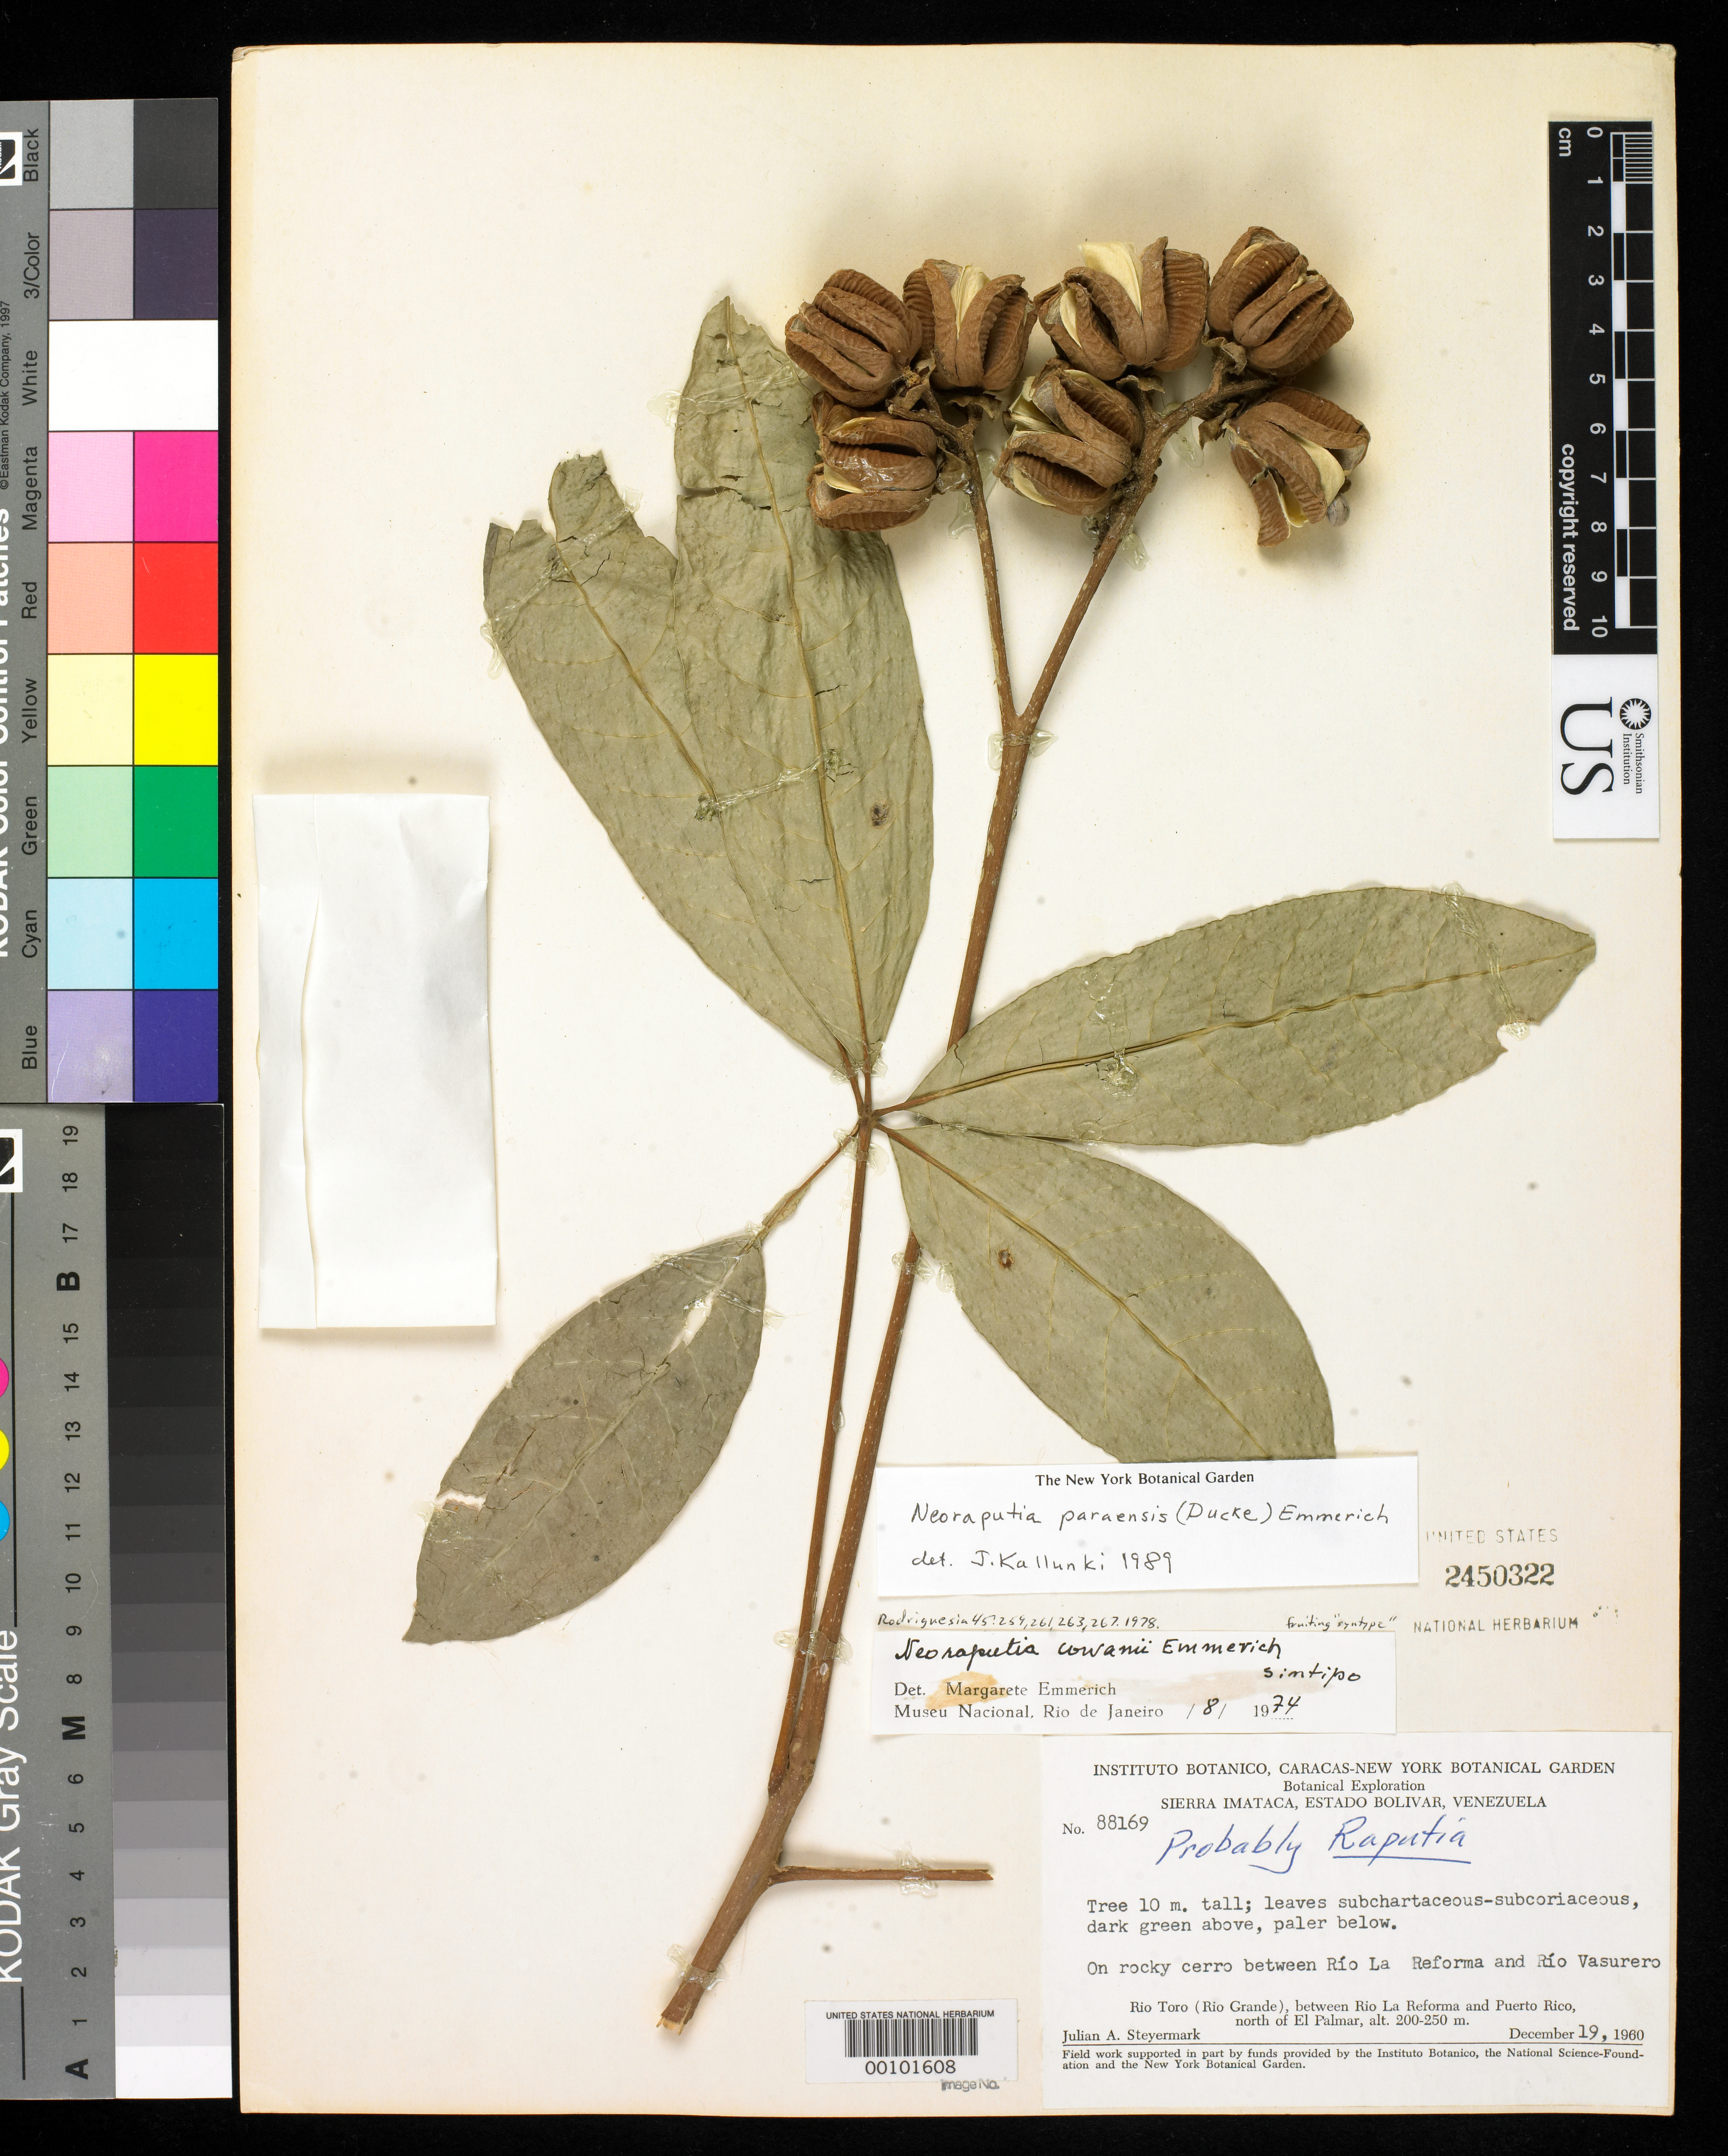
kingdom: Plantae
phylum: Tracheophyta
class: Magnoliopsida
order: Sapindales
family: Rutaceae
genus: Neoraputia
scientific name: Neoraputia cowanii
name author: Emmerich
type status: Syntype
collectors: J. Steyermark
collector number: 88169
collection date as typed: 19 Dec 1960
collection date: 1960-12-19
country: Venezuela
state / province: Bolivar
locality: Sierra Imataca, between Rio Lareforma and Rio Vasurero.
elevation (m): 200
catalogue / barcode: US 2450322